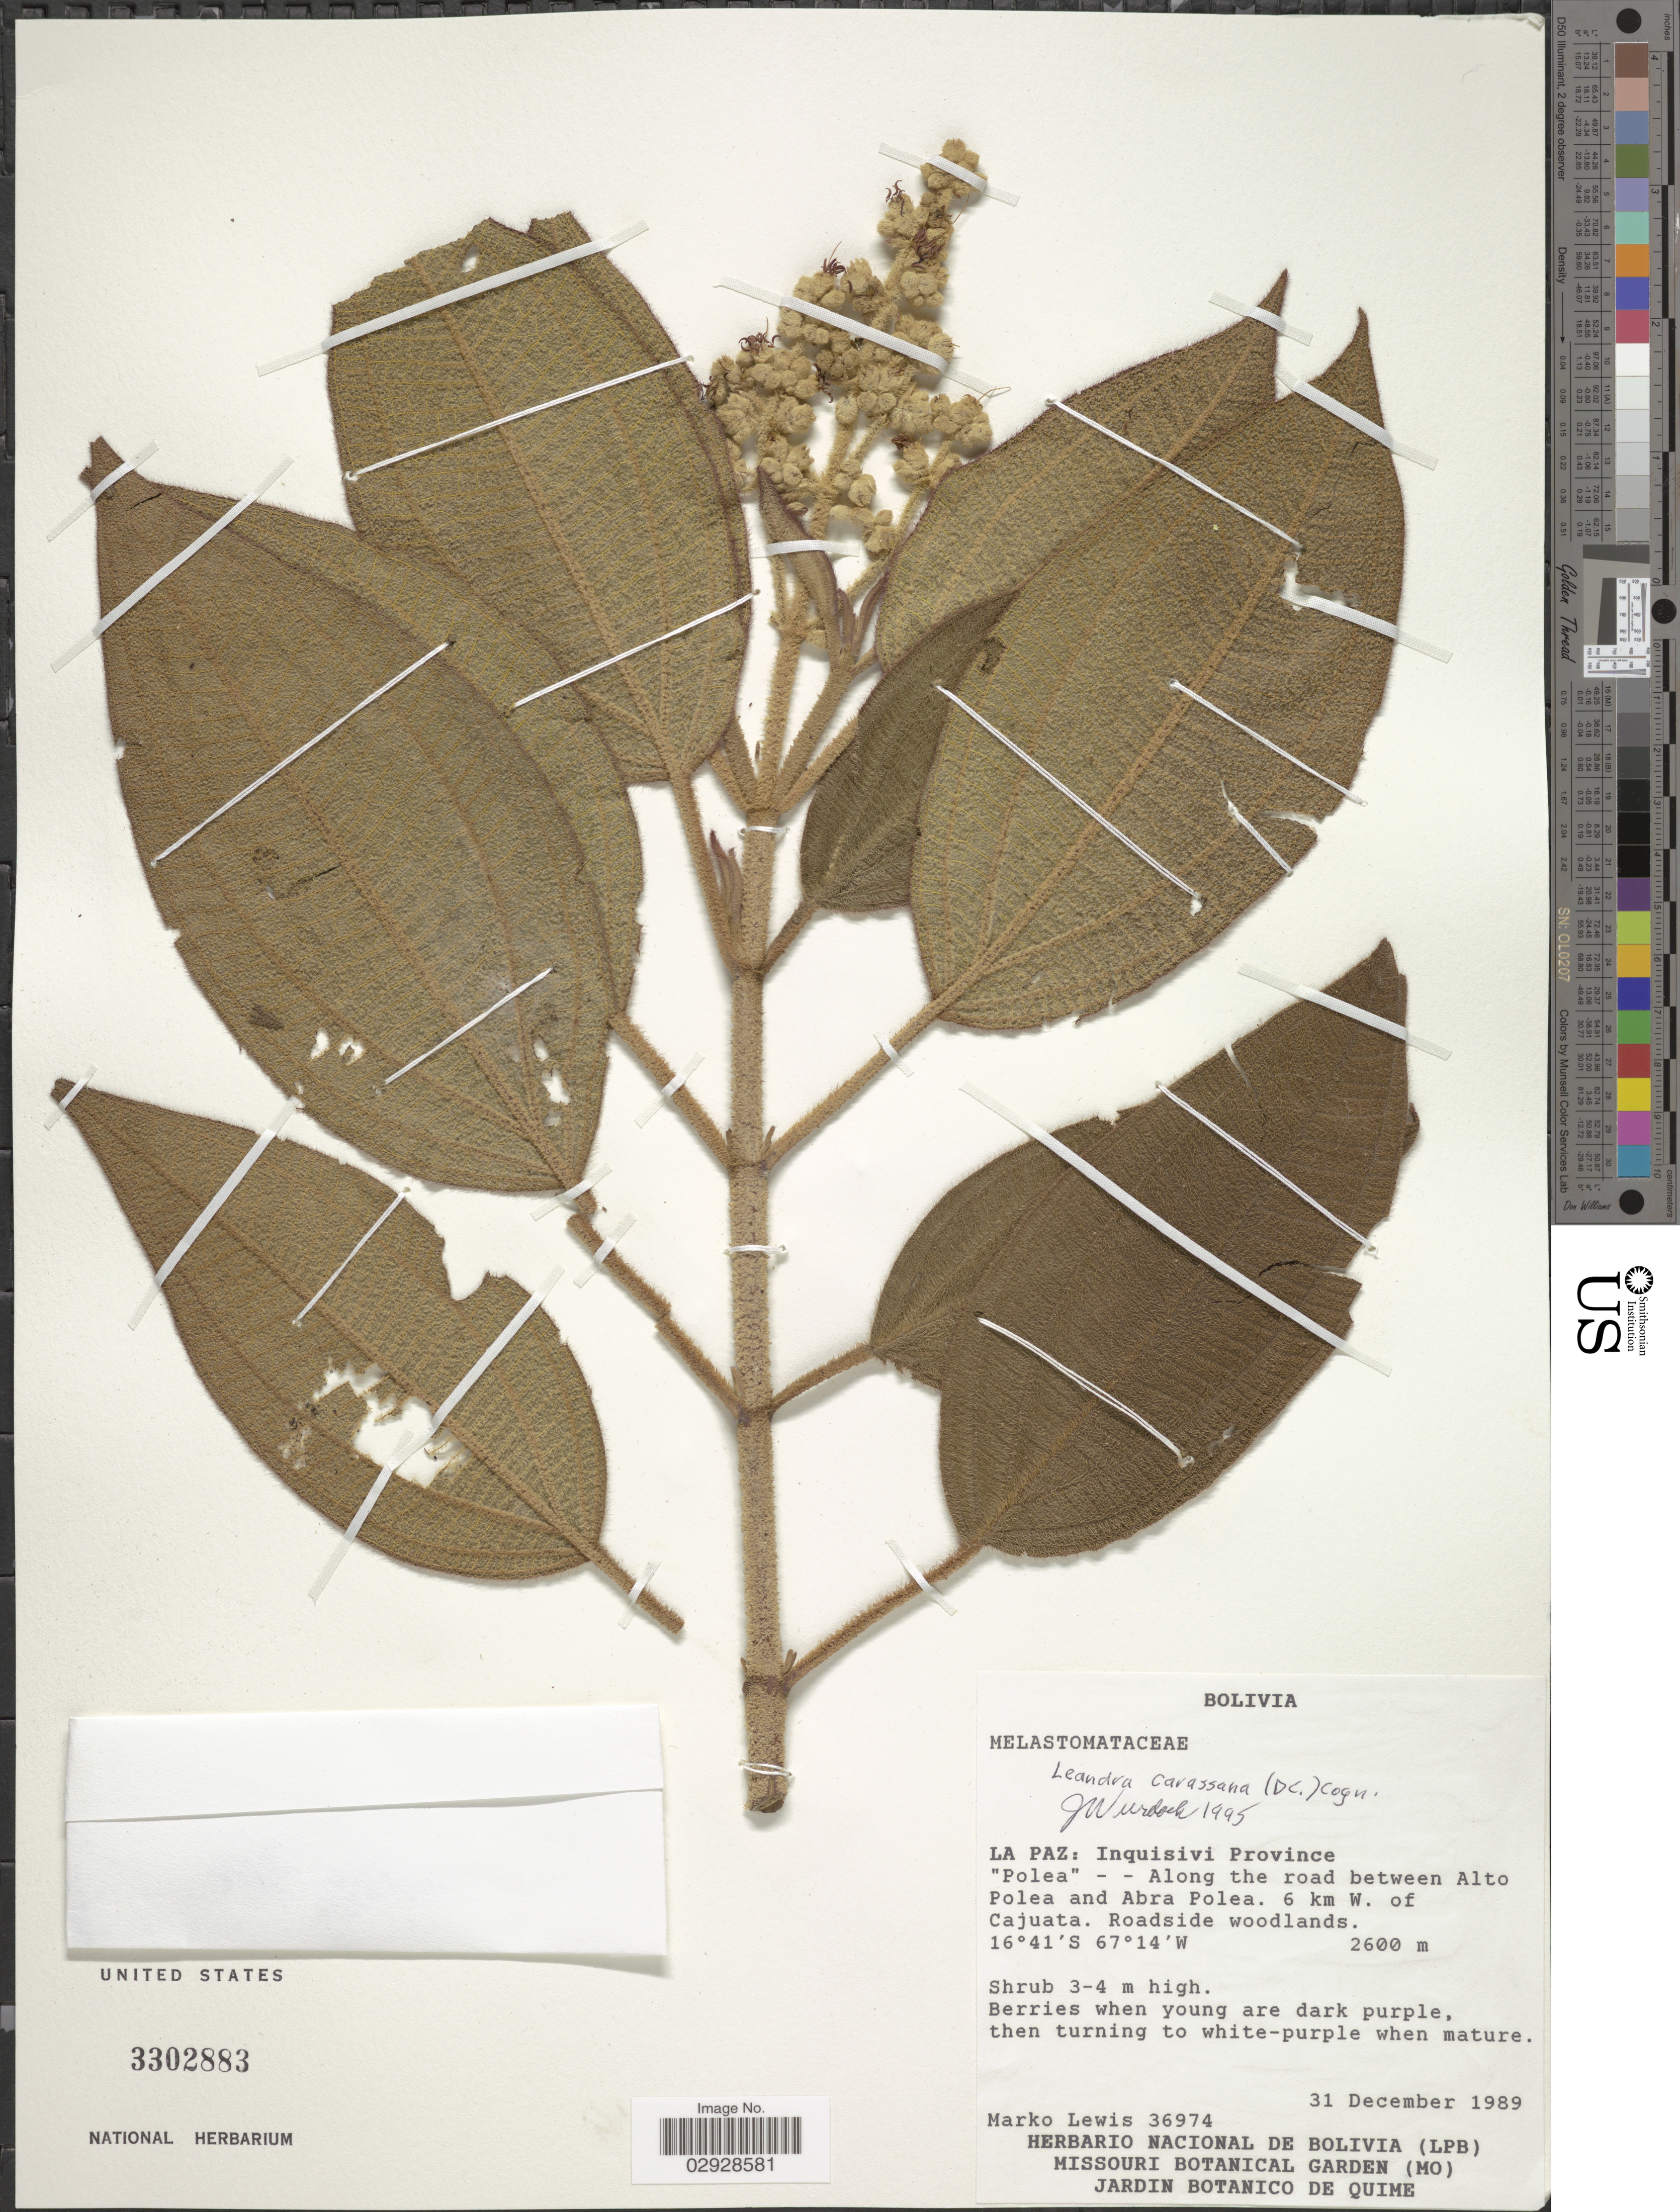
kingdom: Plantae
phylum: Tracheophyta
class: Magnoliopsida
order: Myrtales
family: Melastomataceae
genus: Leandra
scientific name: Leandra carassana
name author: (DC.) Cogn.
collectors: M. A. Lewis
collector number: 36974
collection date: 1989-10-31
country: Bolivia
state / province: La Paz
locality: Inquisivi Province. "Polea"-- Along the road between Alto Plea and Abra Polea. 6 km W. of Cajuata.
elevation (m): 2600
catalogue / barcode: US 3302883